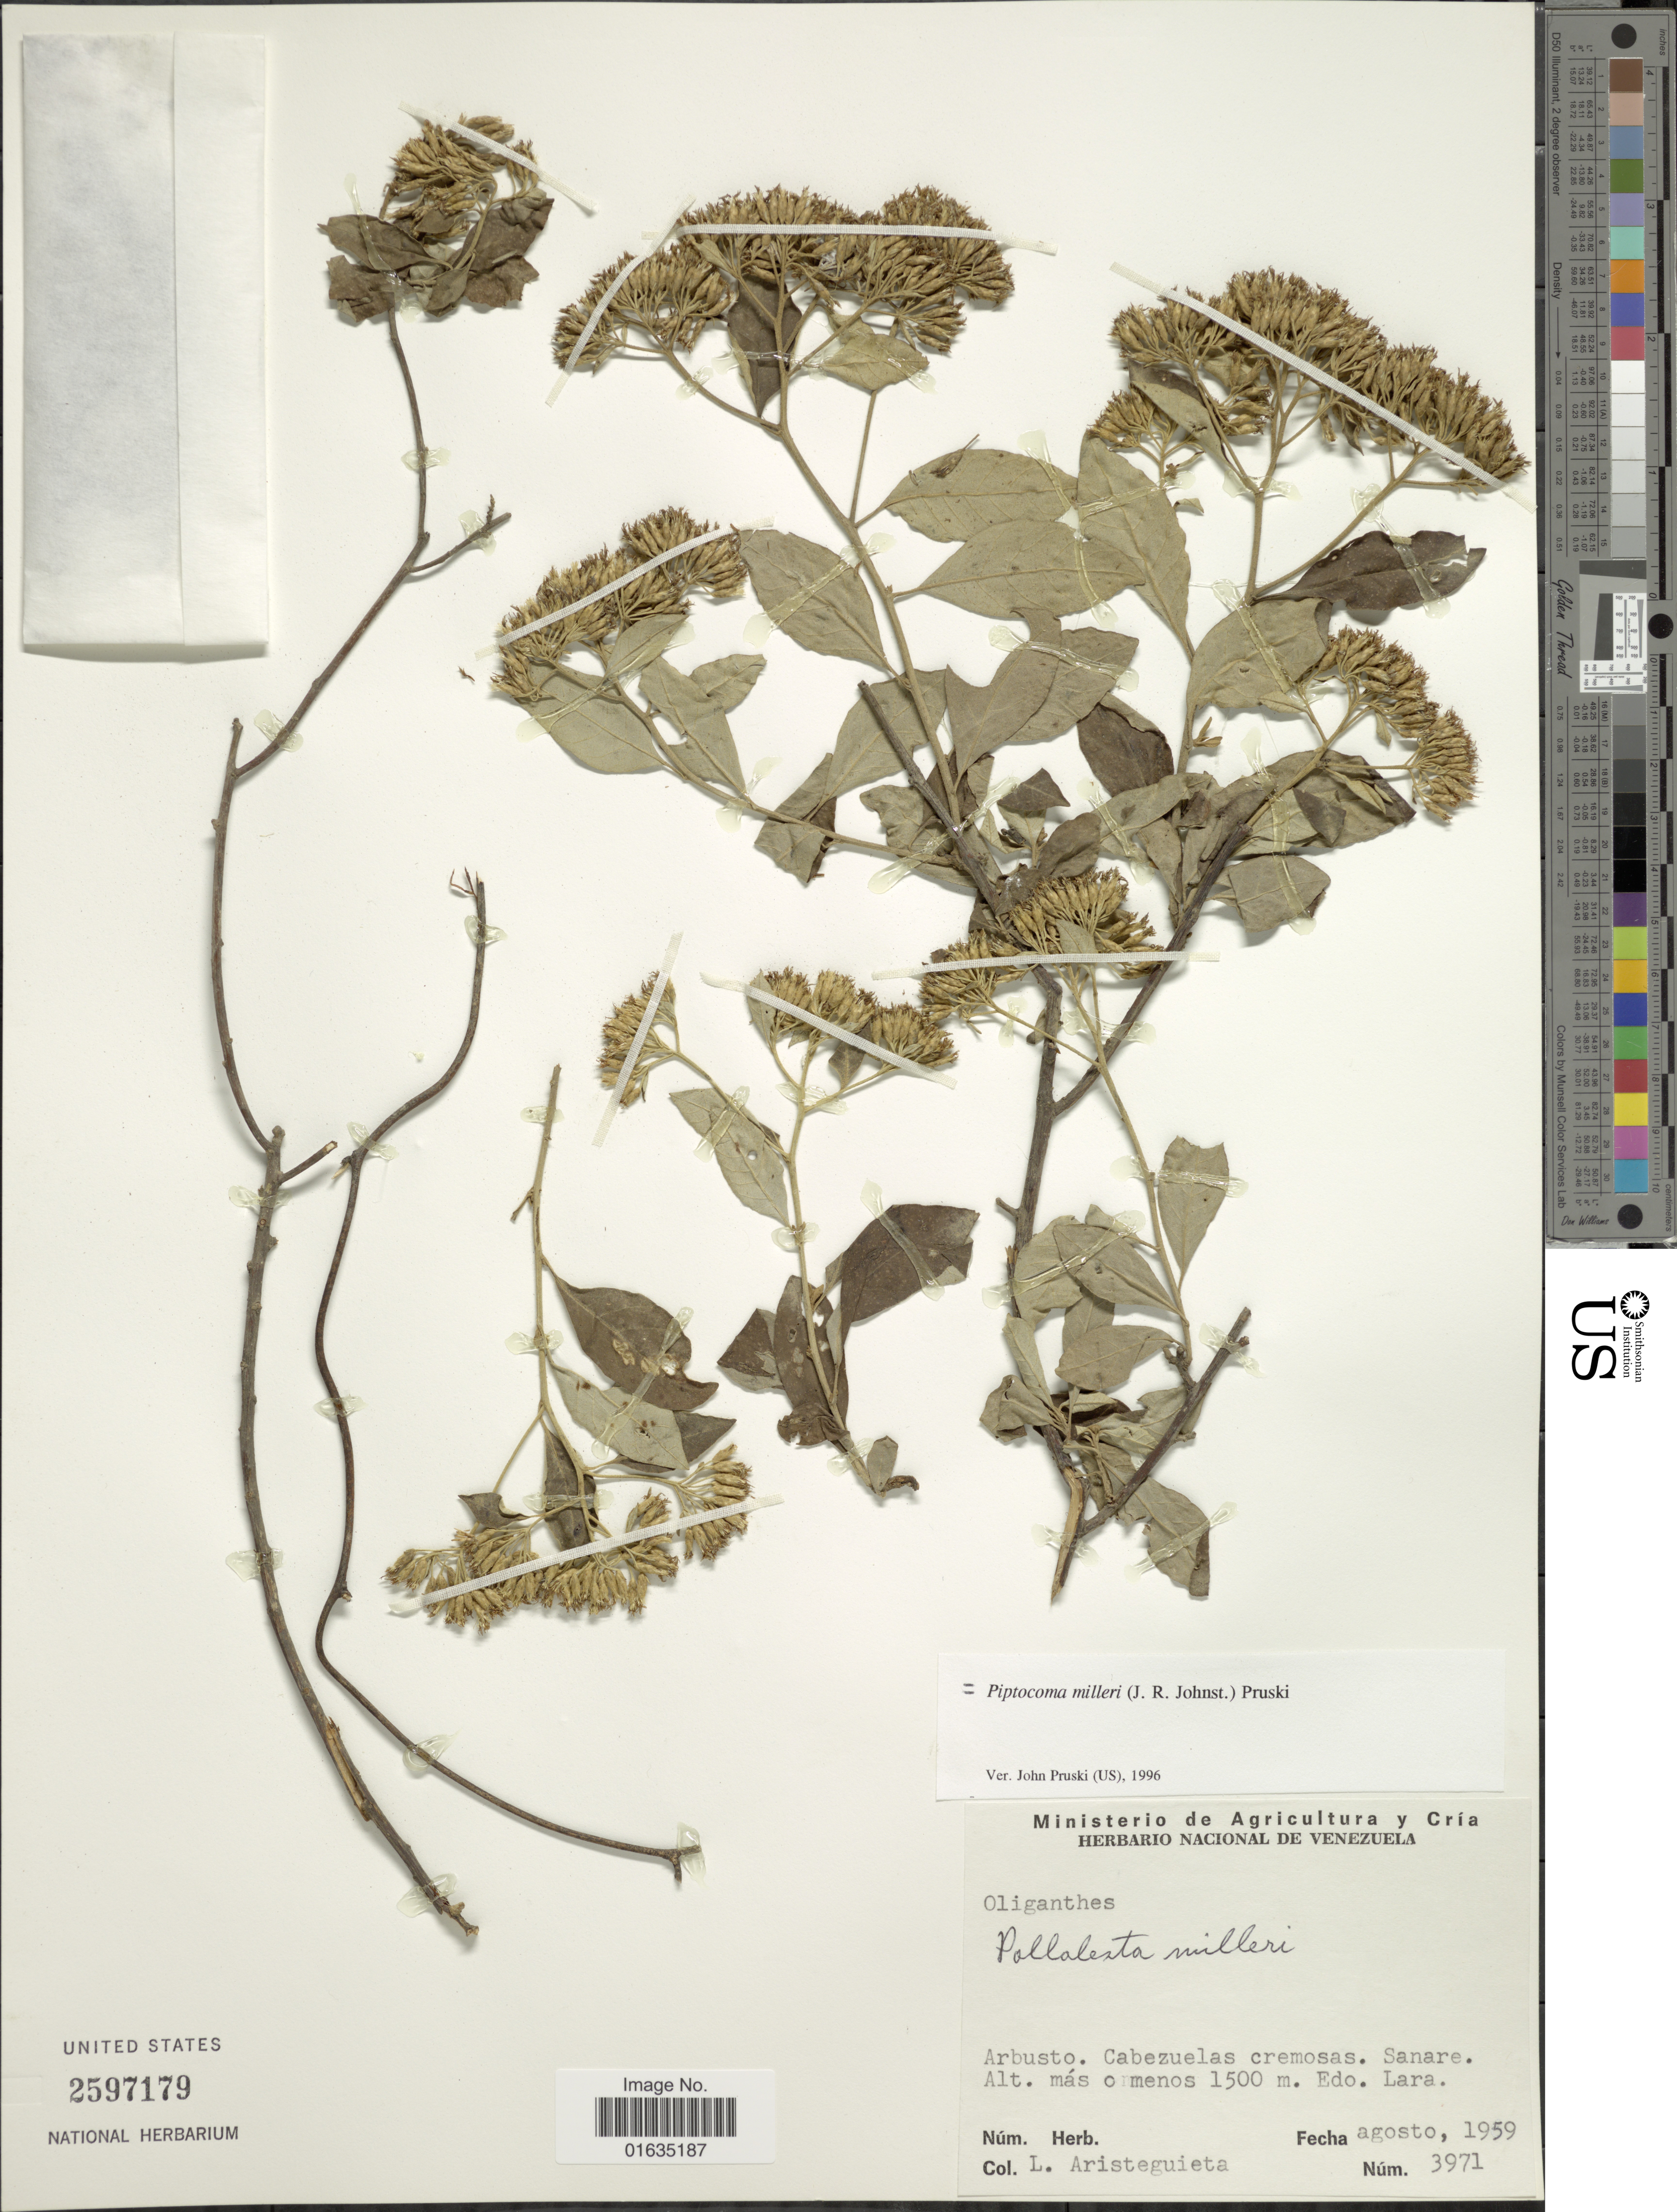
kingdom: Plantae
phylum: Tracheophyta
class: Magnoliopsida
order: Asterales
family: Asteraceae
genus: Piptocoma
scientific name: Piptocoma milleri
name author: (J.R. Johnst.) Pruski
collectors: L. Aristeguieta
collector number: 3971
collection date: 1959-08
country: Venezuela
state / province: Lara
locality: Edo. Lara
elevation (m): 1500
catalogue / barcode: US 2597179